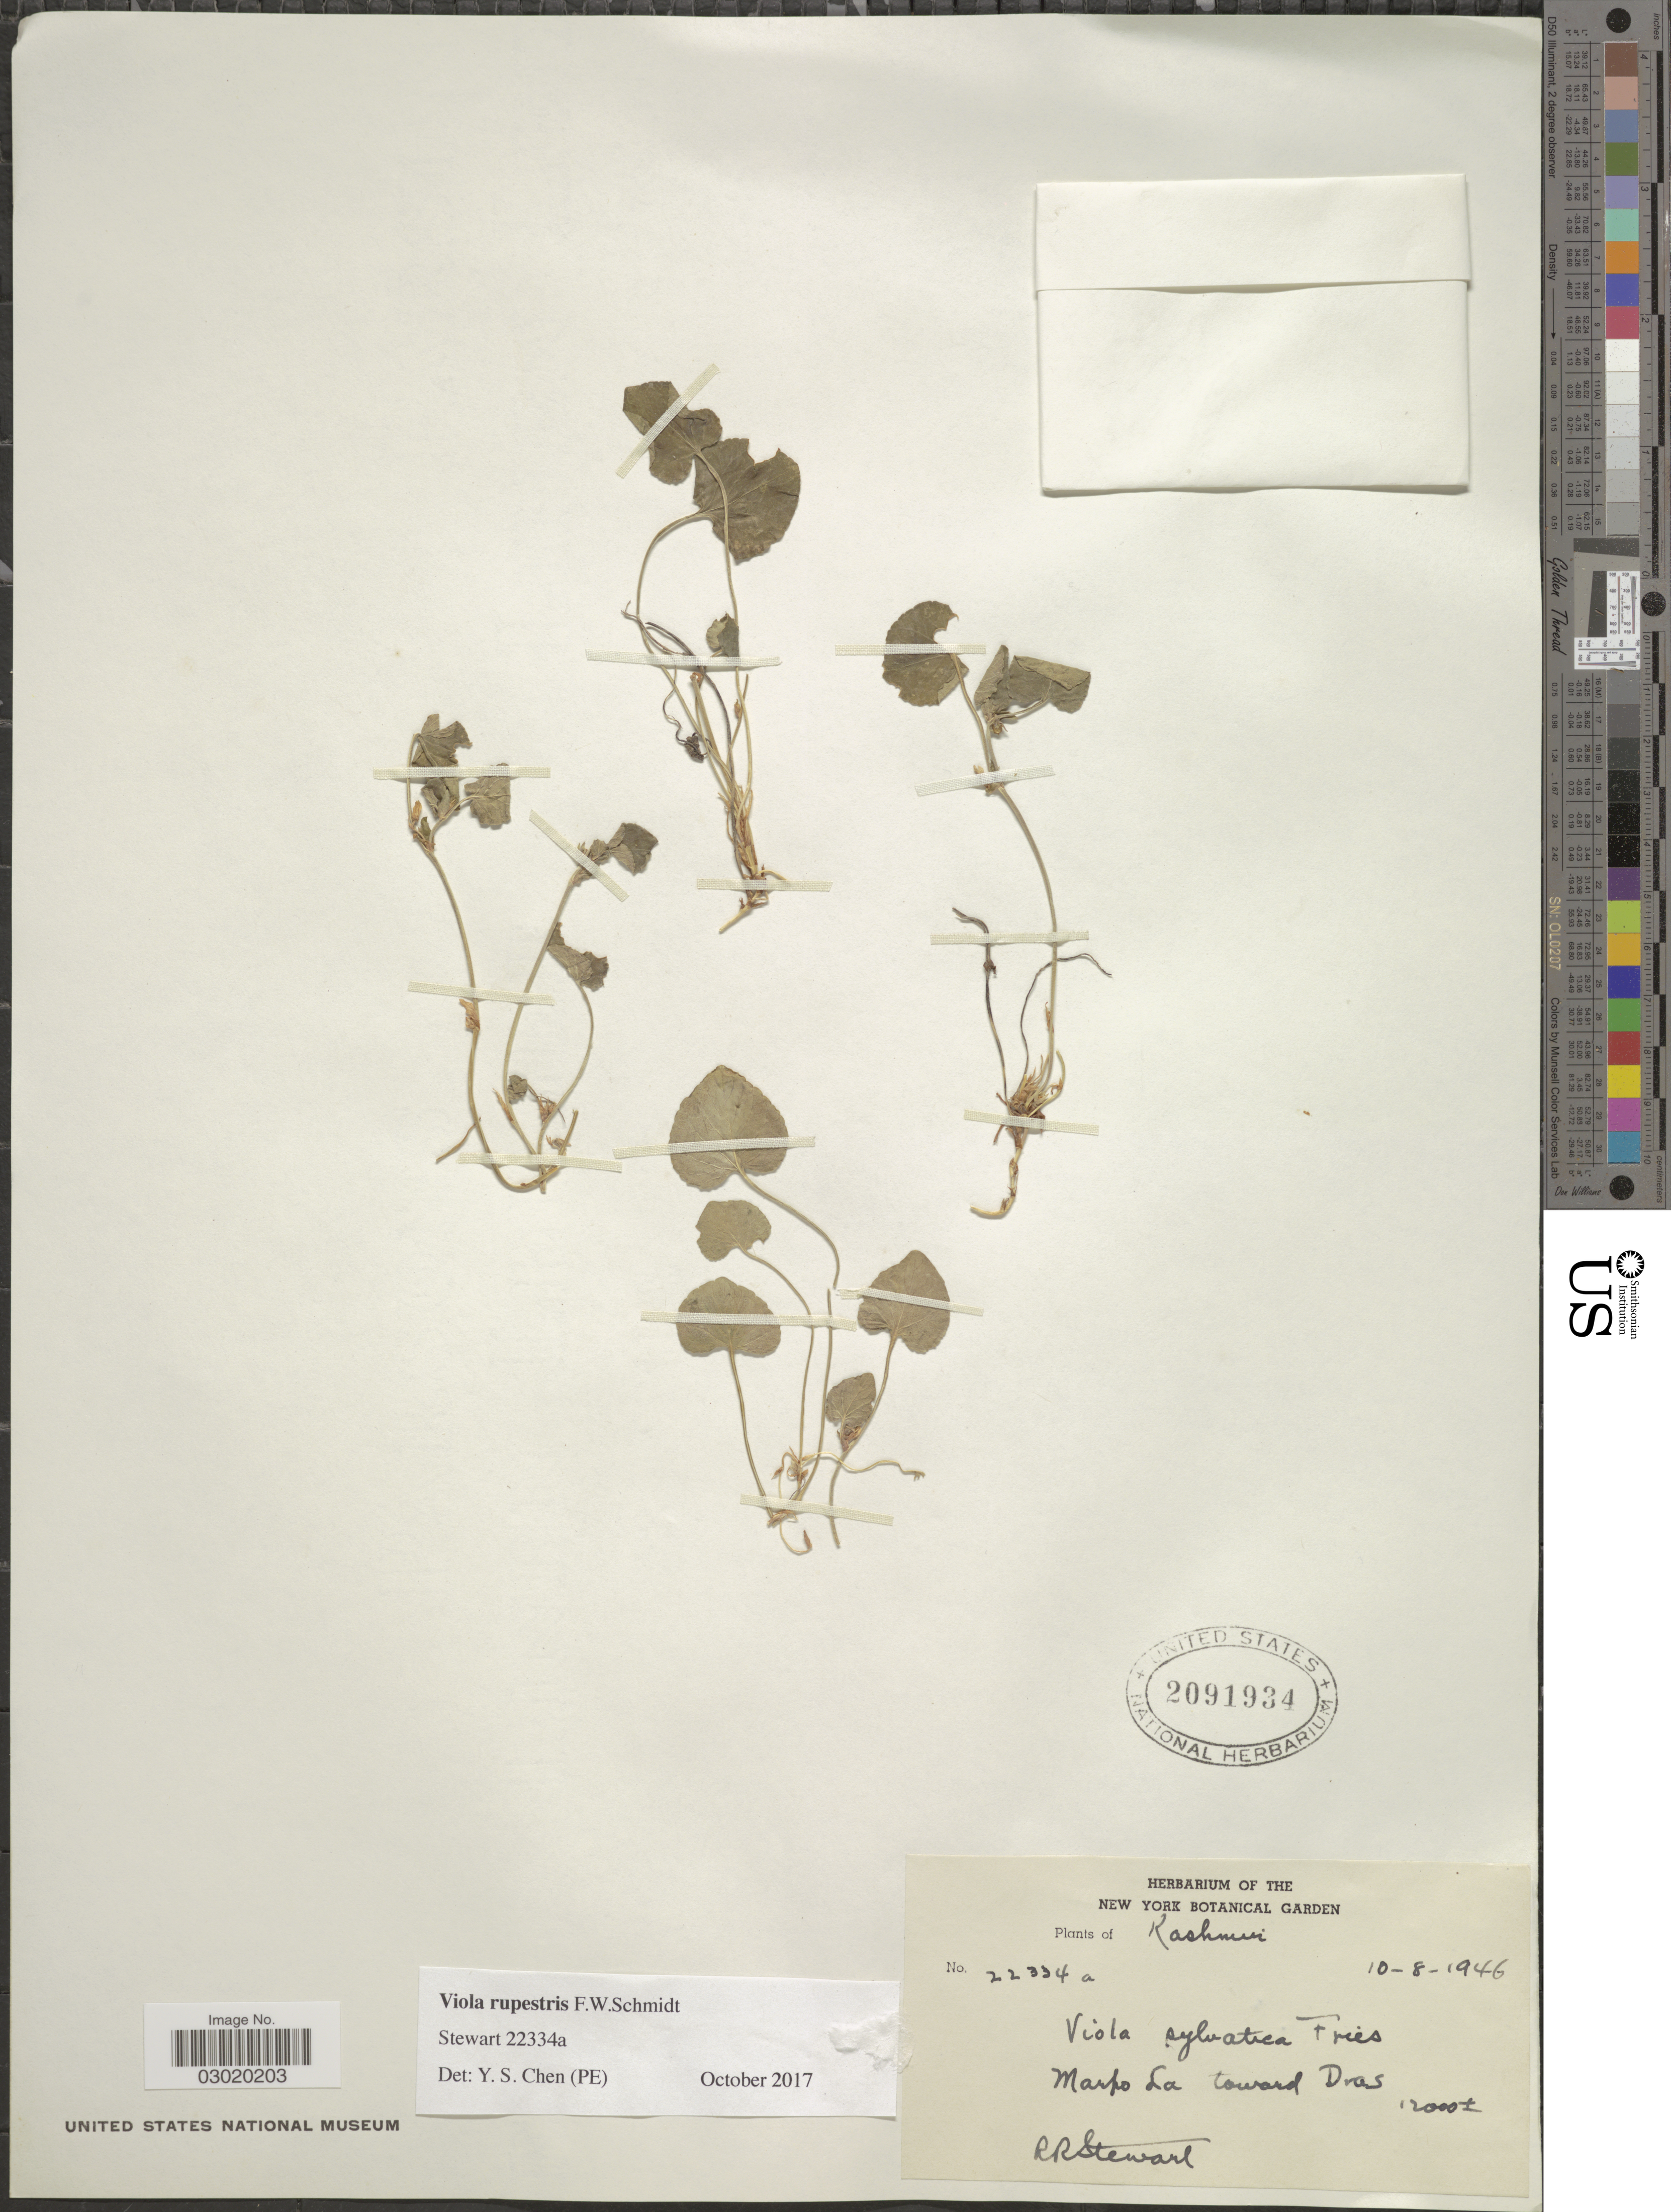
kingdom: Plantae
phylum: Tracheophyta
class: Magnoliopsida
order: Malpighiales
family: Violaceae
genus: Viola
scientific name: Viola rupestris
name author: F.W. Schmidt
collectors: R. Steward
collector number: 22334a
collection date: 1946-08-10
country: India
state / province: Jammu and Kashmir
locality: Marpo La toward Dras.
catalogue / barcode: US 2091934